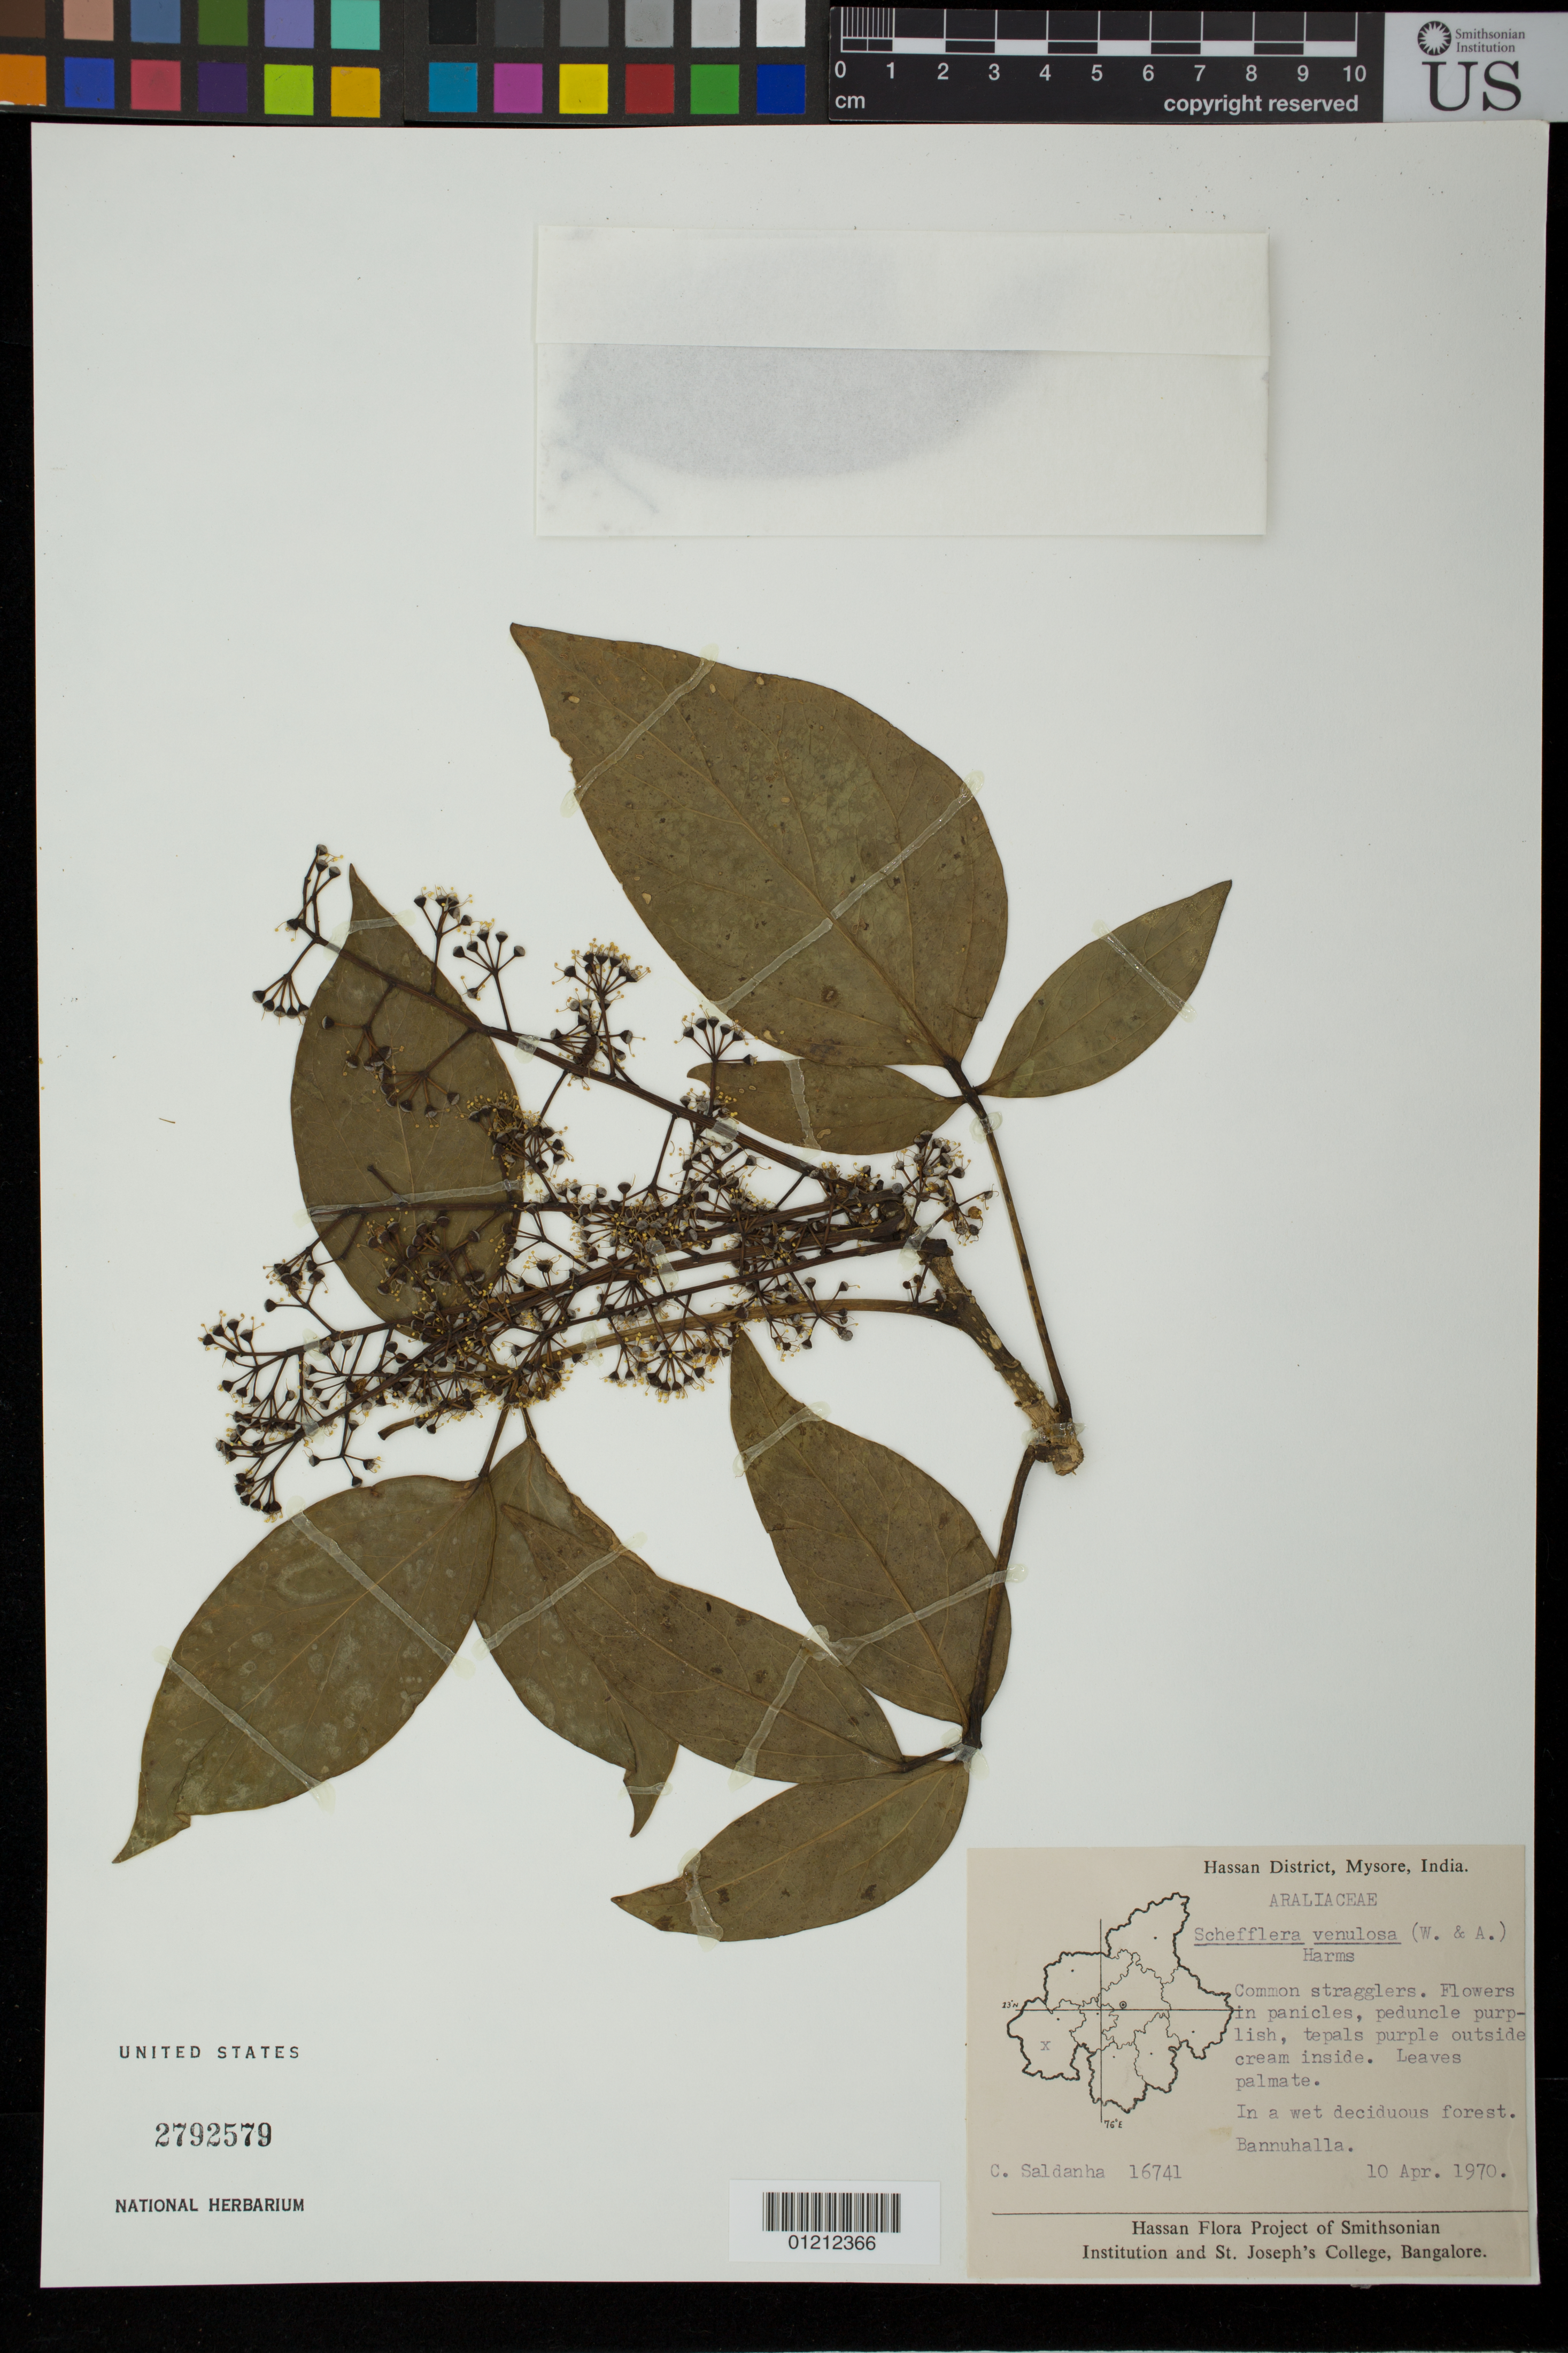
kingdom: Plantae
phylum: Tracheophyta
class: Magnoliopsida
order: Apiales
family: Araliaceae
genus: Schefflera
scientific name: Schefflera venulosa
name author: (Wight & Arn.) Harms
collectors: C. J. Saldanha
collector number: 16741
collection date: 1970-04-10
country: India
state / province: Karnataka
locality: Hassan District, Mysore. Bannuhalla. In a wet deciduous forest.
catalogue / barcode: US 2792579